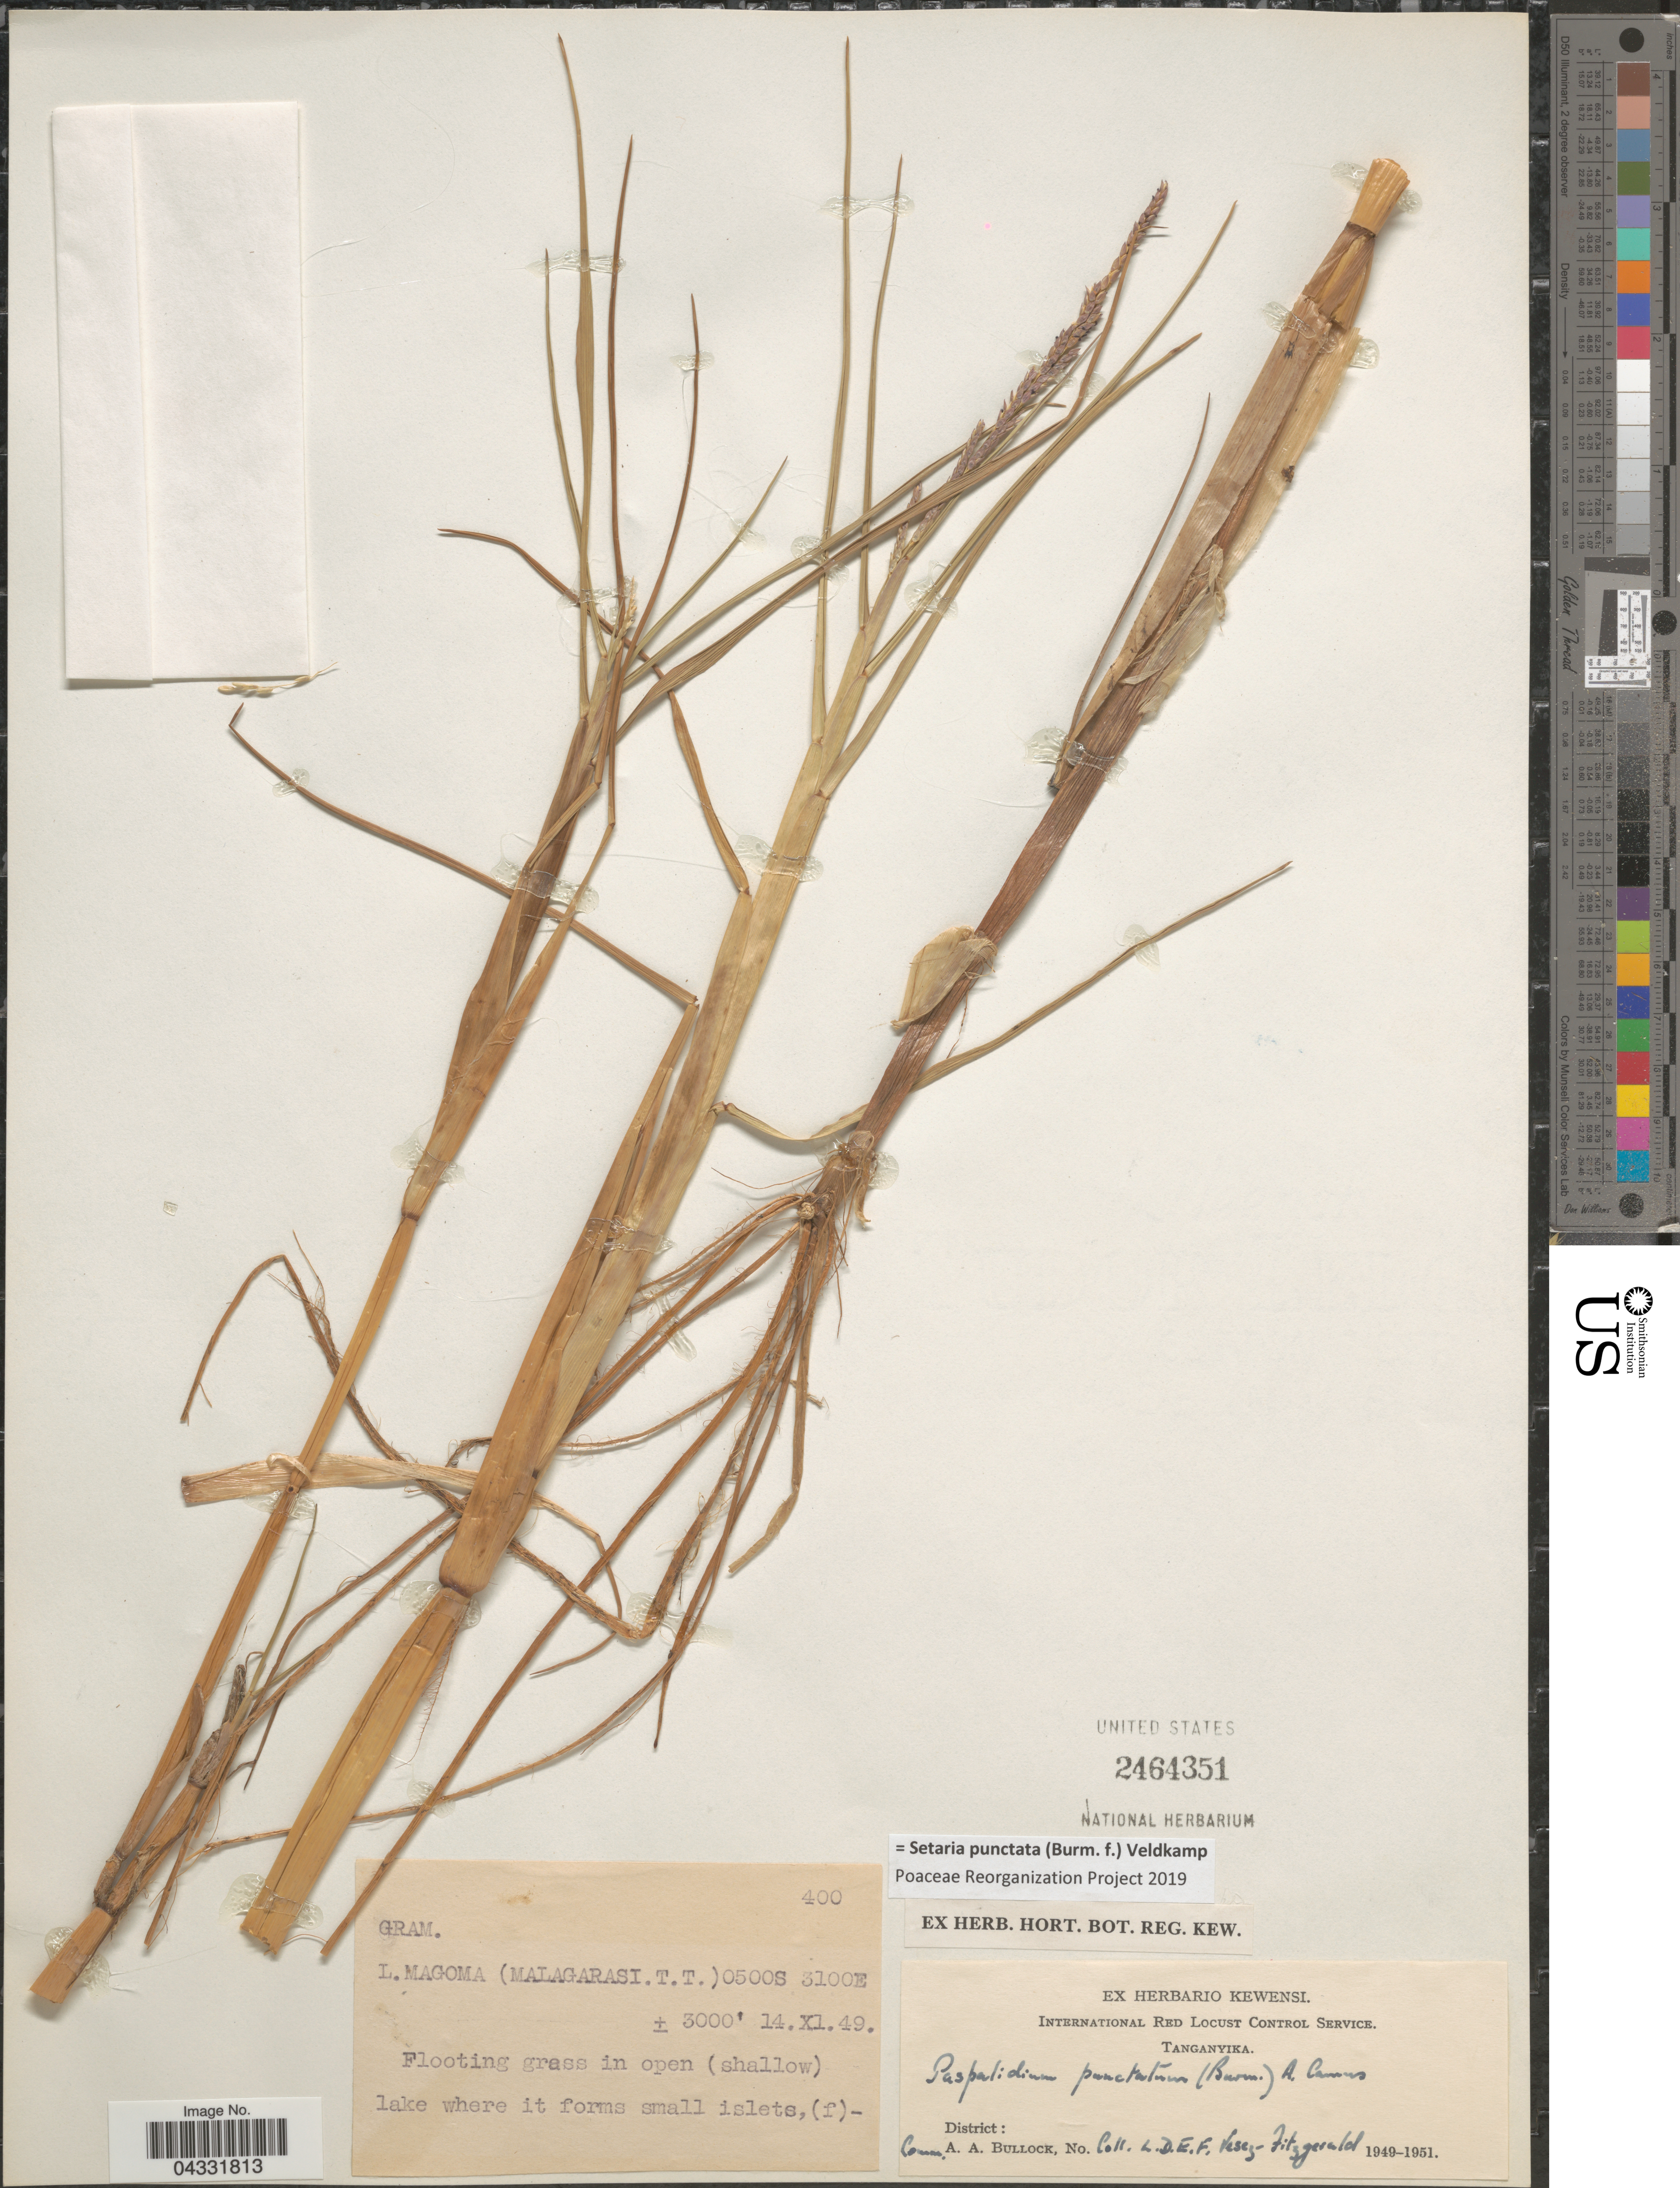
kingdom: Plantae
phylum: Tracheophyta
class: Liliopsida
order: Poales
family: Poaceae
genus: Setaria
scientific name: Setaria punctata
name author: (Burm. f.) Veldkamp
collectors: L. Vesey-Fitzgerald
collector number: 400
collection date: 1949-11-14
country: Tanzania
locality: Tanganyika.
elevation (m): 914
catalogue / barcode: US 2464351